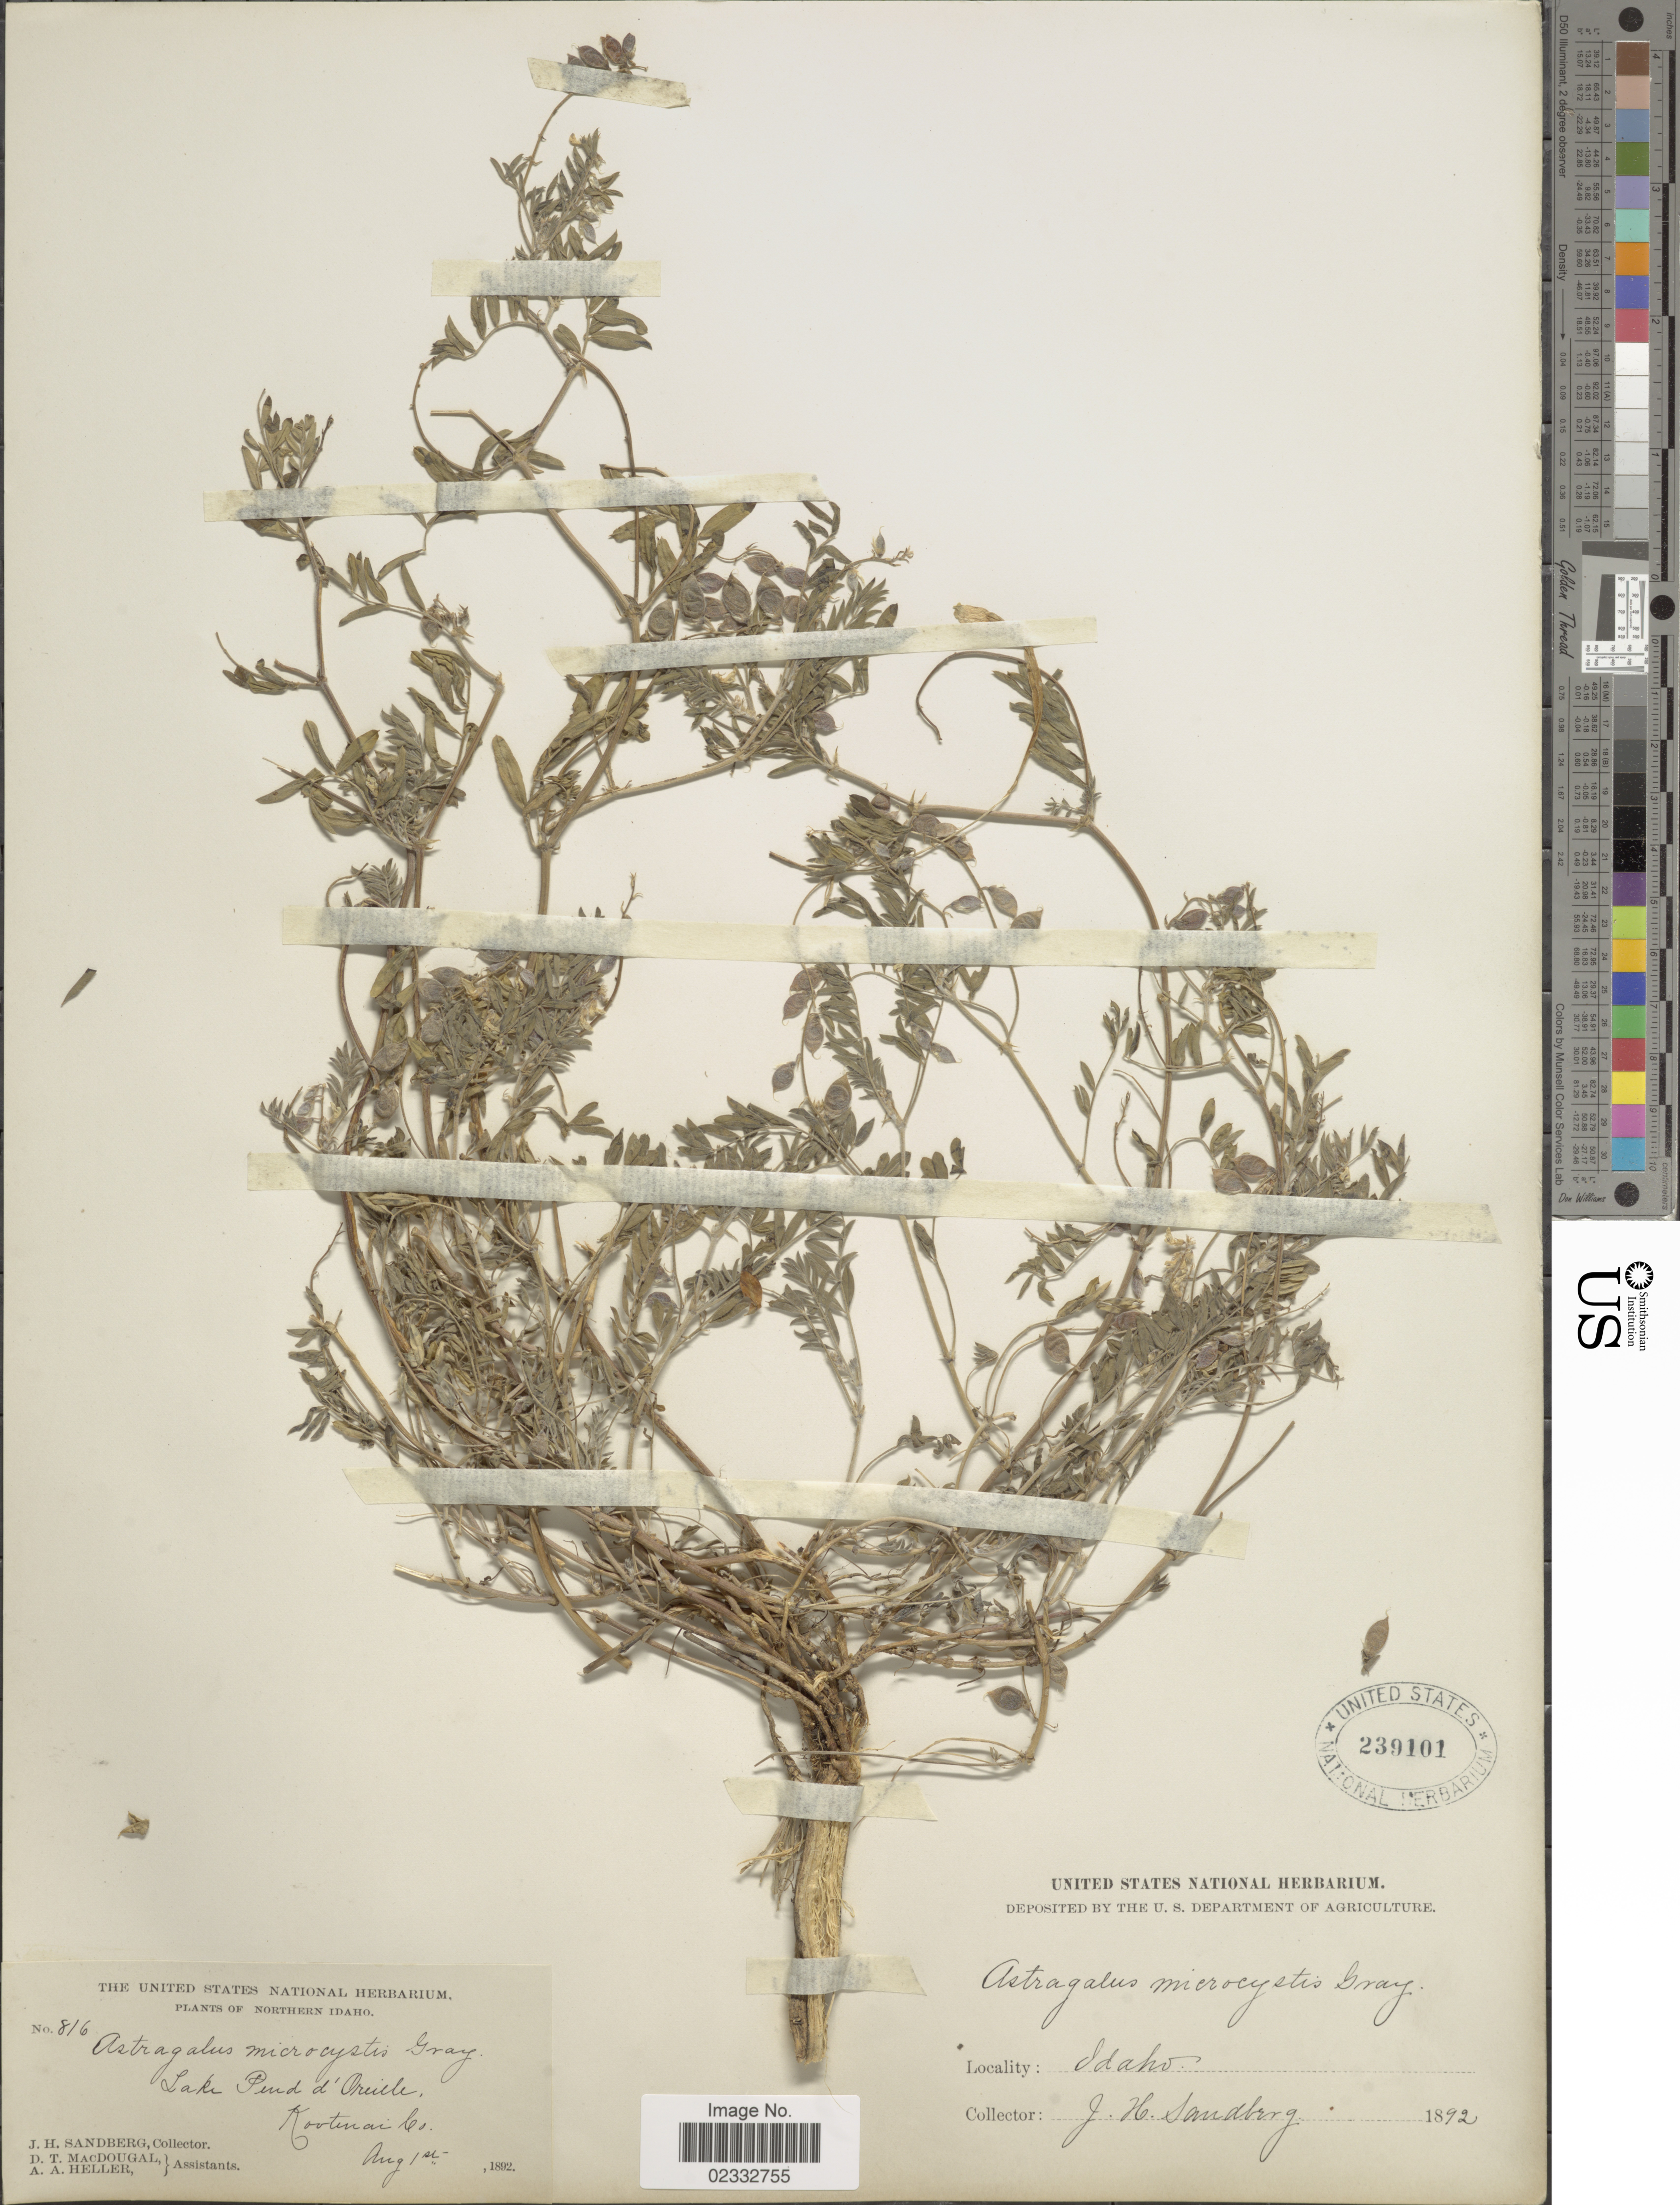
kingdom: Plantae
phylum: Tracheophyta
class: Magnoliopsida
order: Fabales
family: Fabaceae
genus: Astragalus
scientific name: Astragalus microcystis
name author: A. Gray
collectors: J. H. Sandberg, D. McDougal & A. A. Heller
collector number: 816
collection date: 1892-08-01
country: United States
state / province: Idaho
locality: Northern Idaho, Lake Pend d'Oreille, Kootenai Co.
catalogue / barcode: US 239101